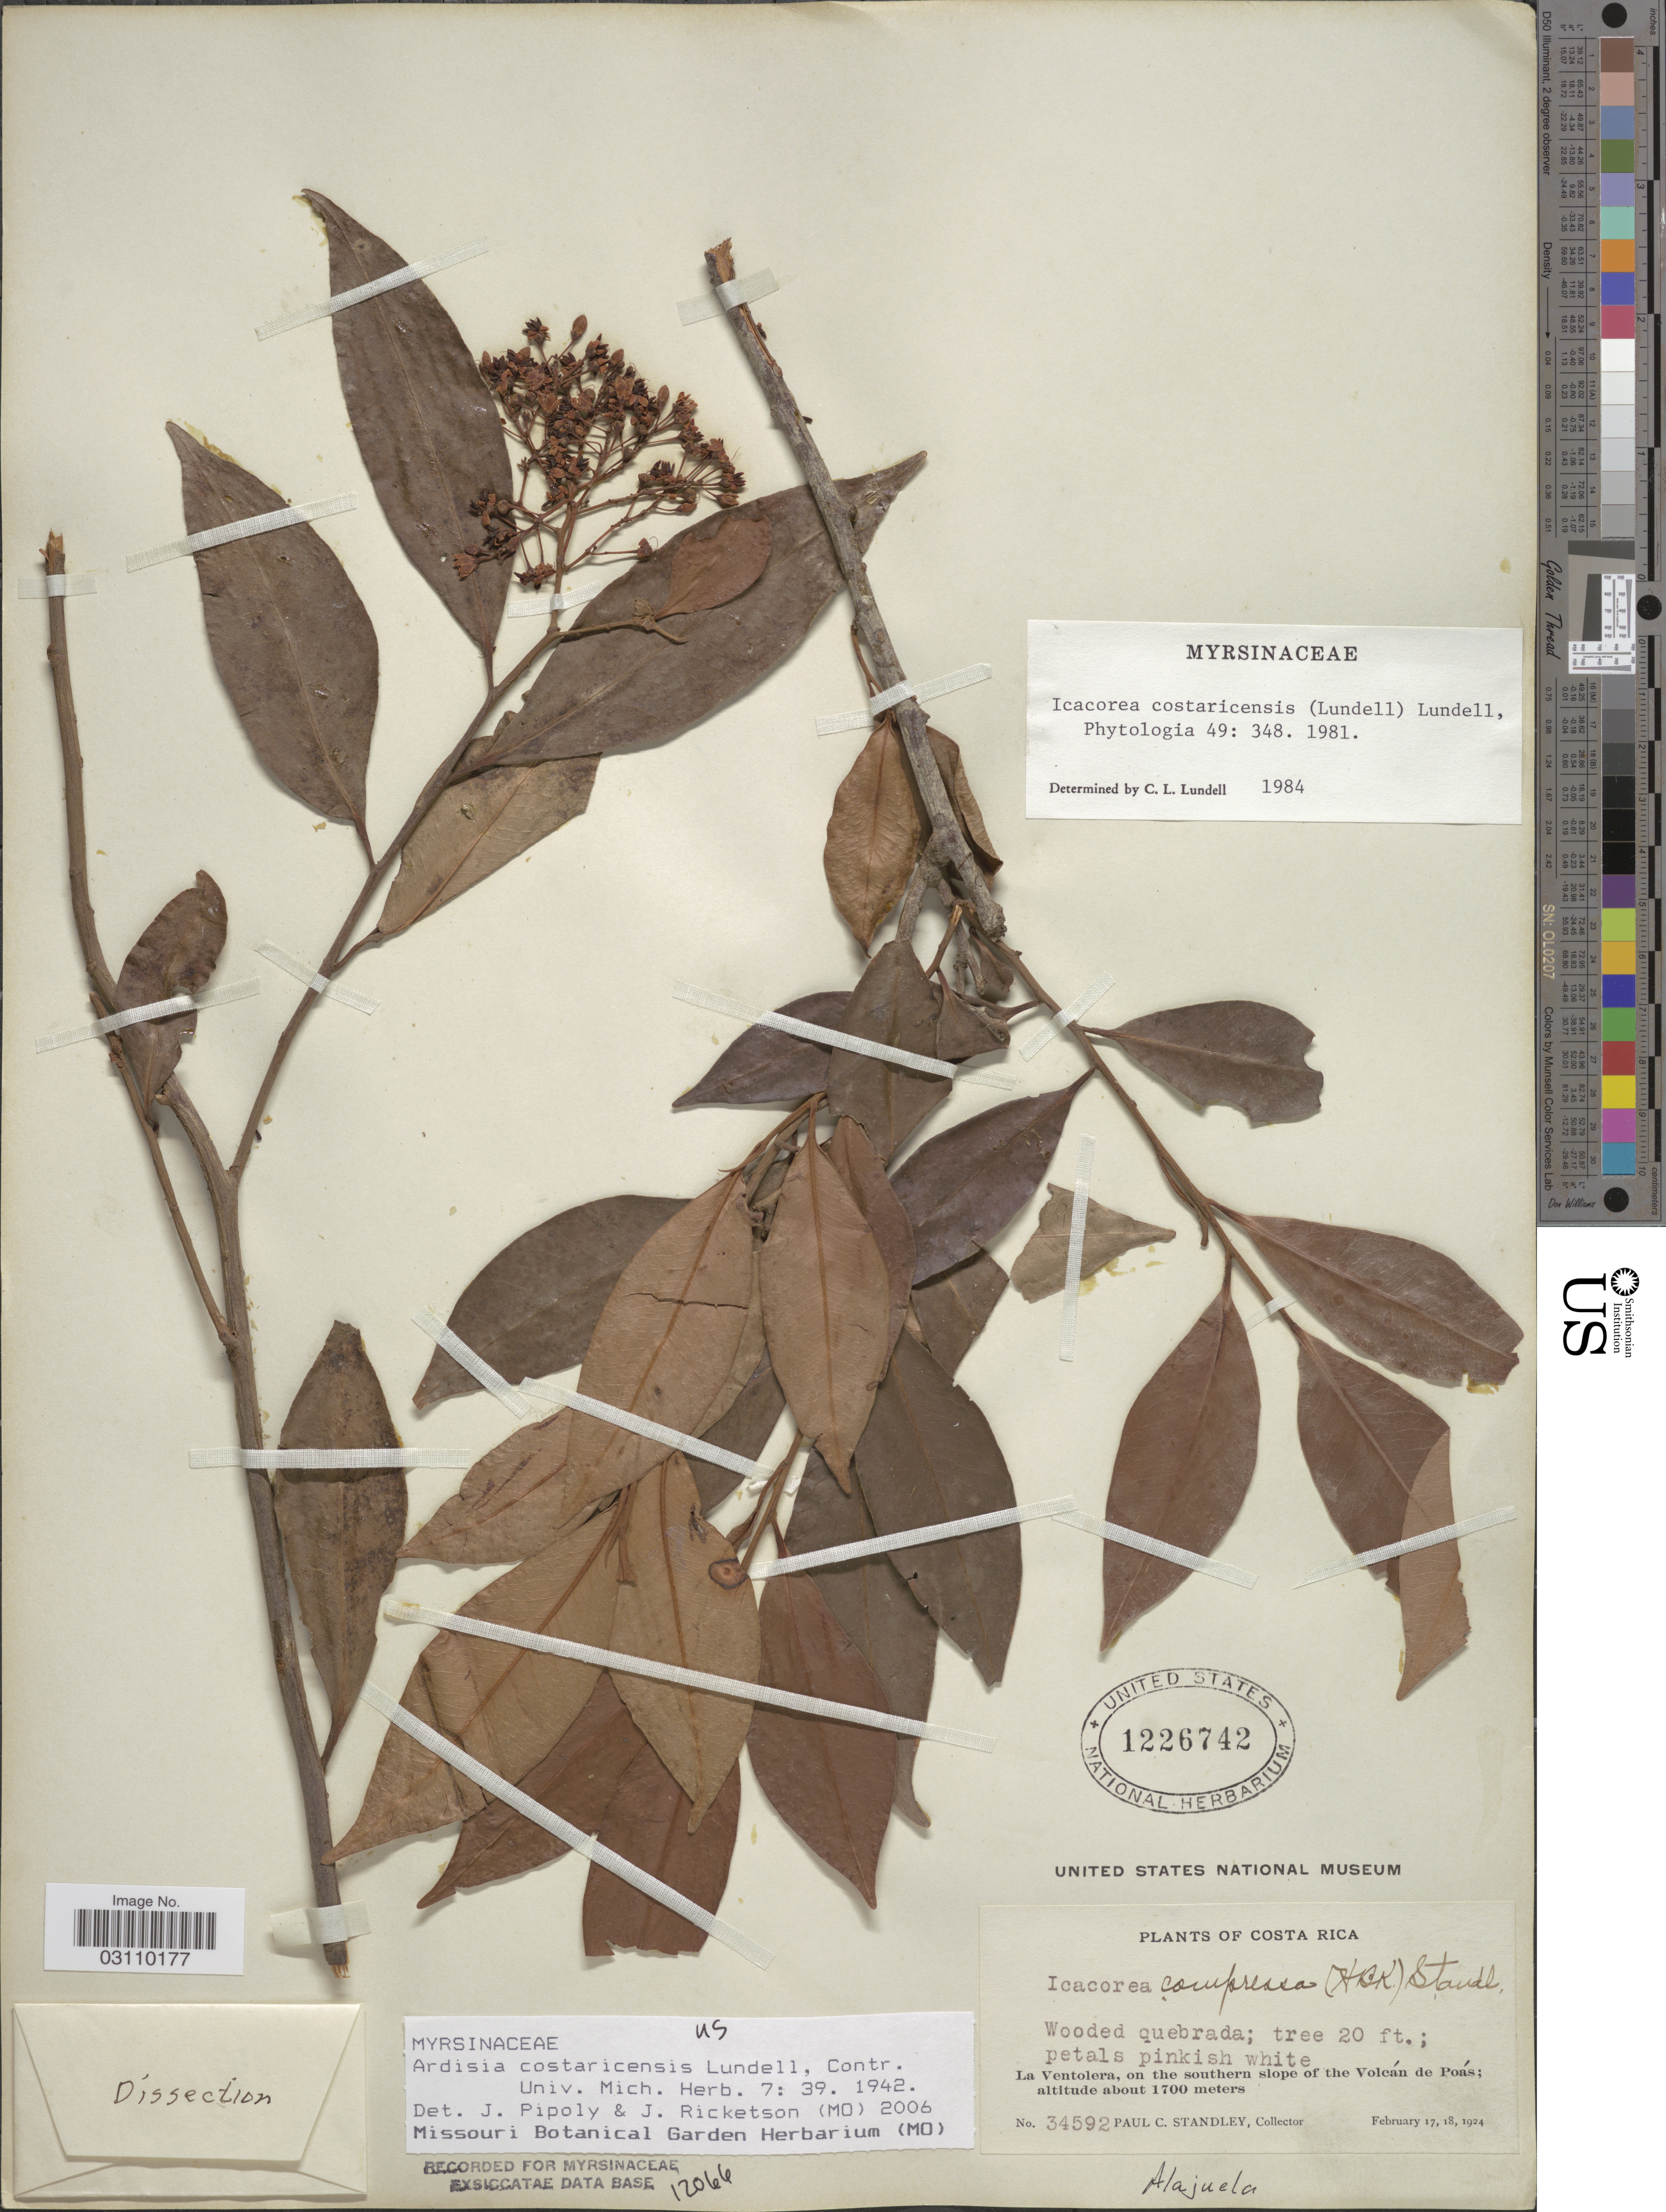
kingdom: Plantae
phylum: Tracheophyta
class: Magnoliopsida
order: Ericales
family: Primulaceae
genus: Ardisia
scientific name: Ardisia costaricensis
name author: Lundell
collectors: P. C. Standley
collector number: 34592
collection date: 1924-02-17/1924-02-18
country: Costa Rica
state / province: Alajuela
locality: La Ventolera, on the southern slope of the Volcán de Poás.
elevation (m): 1700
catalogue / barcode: US 1226742